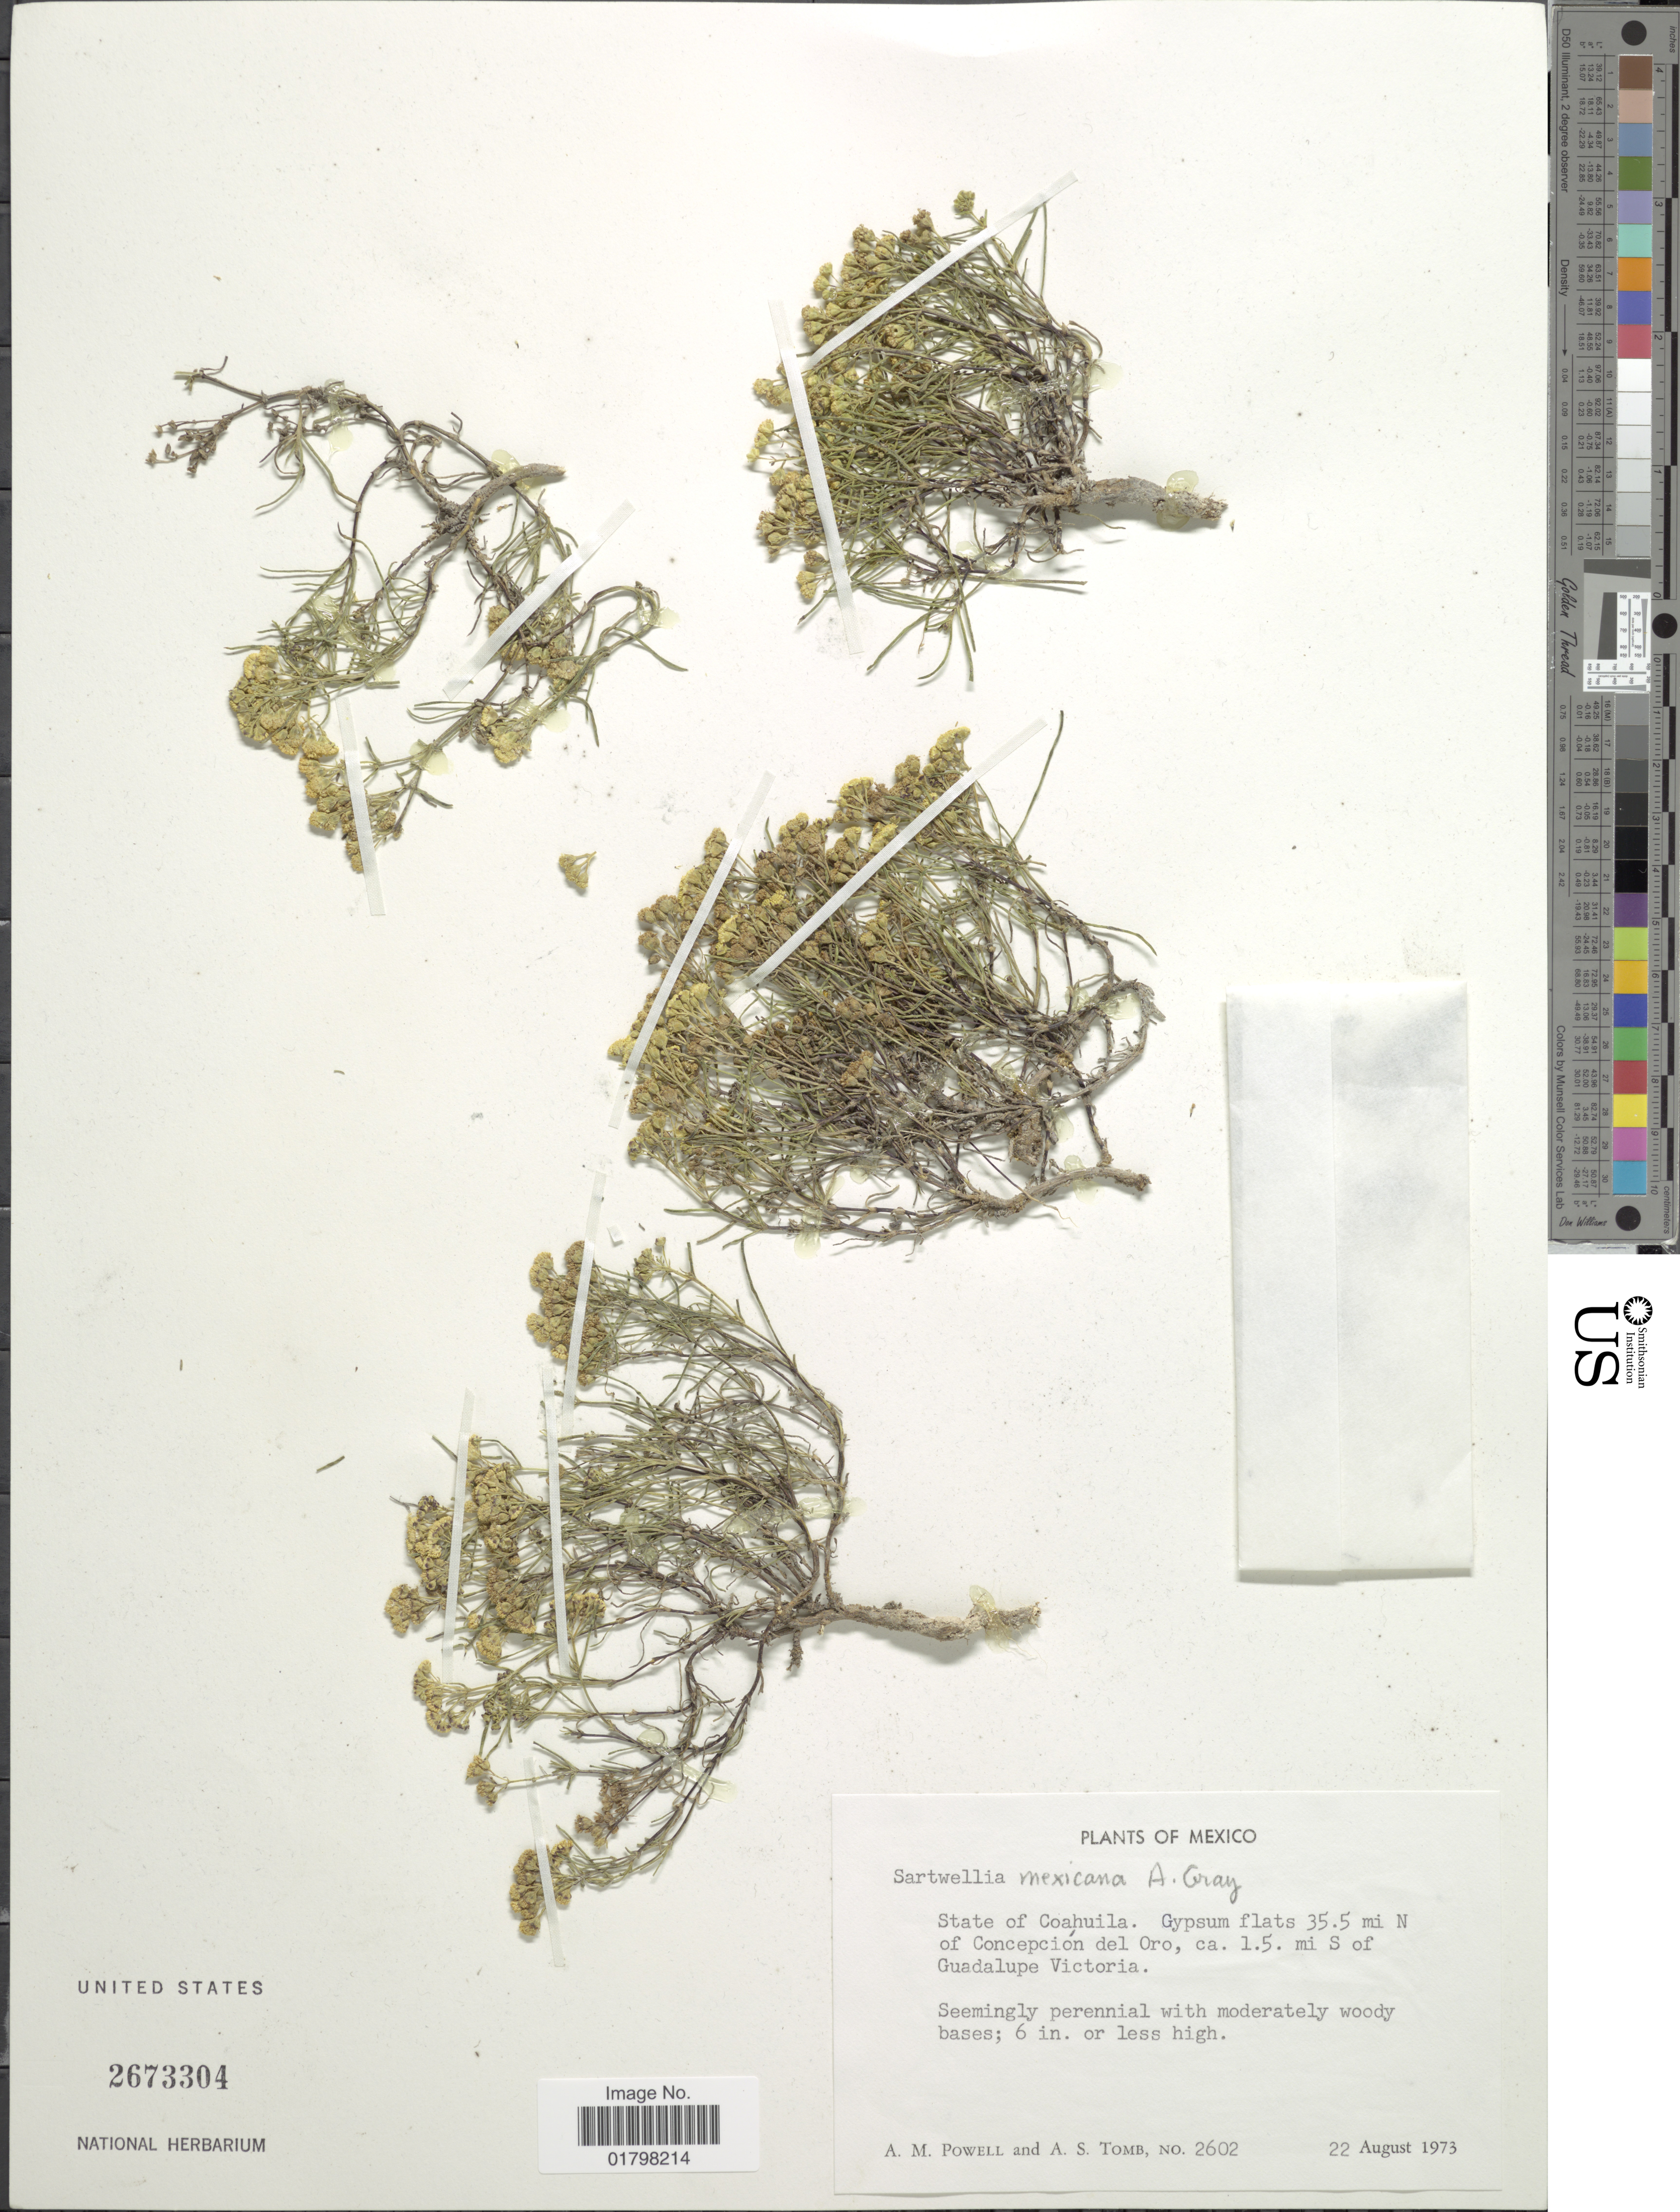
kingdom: Plantae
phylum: Tracheophyta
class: Magnoliopsida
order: Asterales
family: Asteraceae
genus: Sartwellia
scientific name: Sartwellia mexicana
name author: A. Gray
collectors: A. M. Powell & A. Tomb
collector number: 2602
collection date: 1973-08-22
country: Mexico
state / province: Coahuila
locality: State of Coahuila. Gypsum flats 35.5 mi N of Concepción del Oro, ca. 1.5. mi S of Guadalupe Victoria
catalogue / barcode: US 2673304